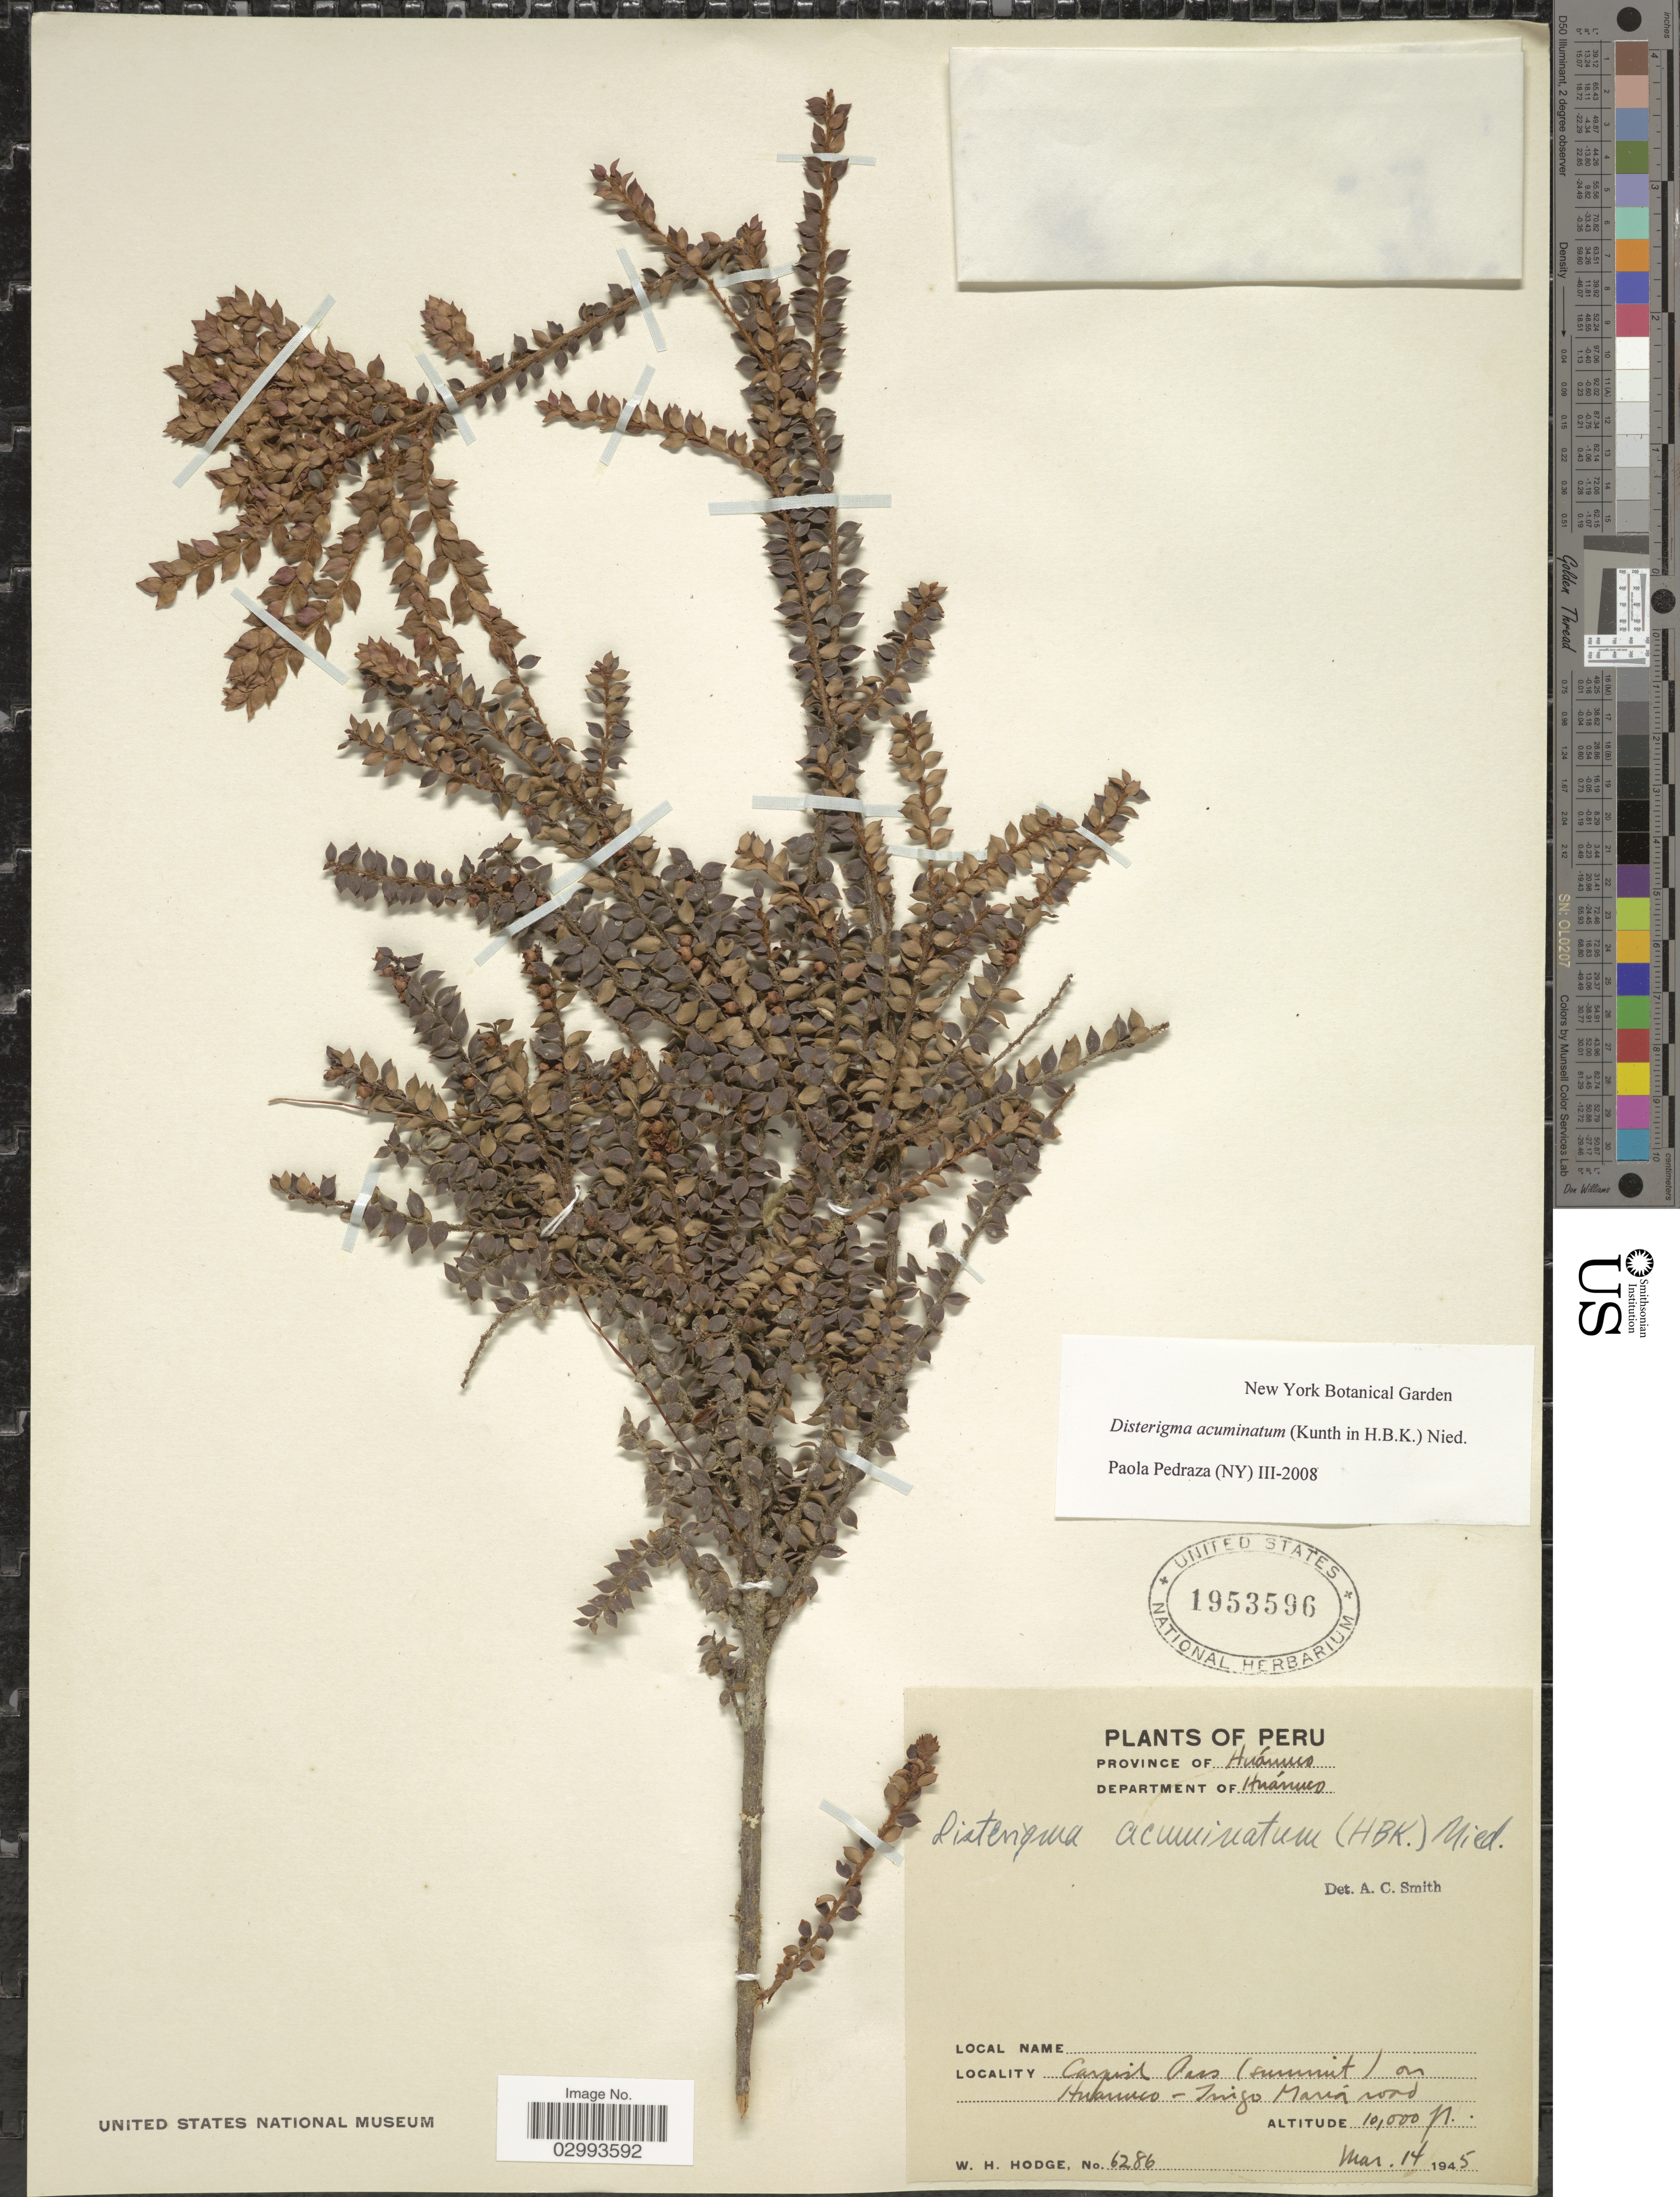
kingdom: Plantae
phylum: Tracheophyta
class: Magnoliopsida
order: Ericales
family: Ericaceae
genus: Disterigma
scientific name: Disterigma acuminatum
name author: (Kunth) Nied.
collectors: W. Hodge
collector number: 6286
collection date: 1945-03-14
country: Peru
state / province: Huánuco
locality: Department of Huánuco. Carpish Pass (summit) on Huanuco- Tingo Maria road.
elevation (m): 3048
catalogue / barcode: US 1953596